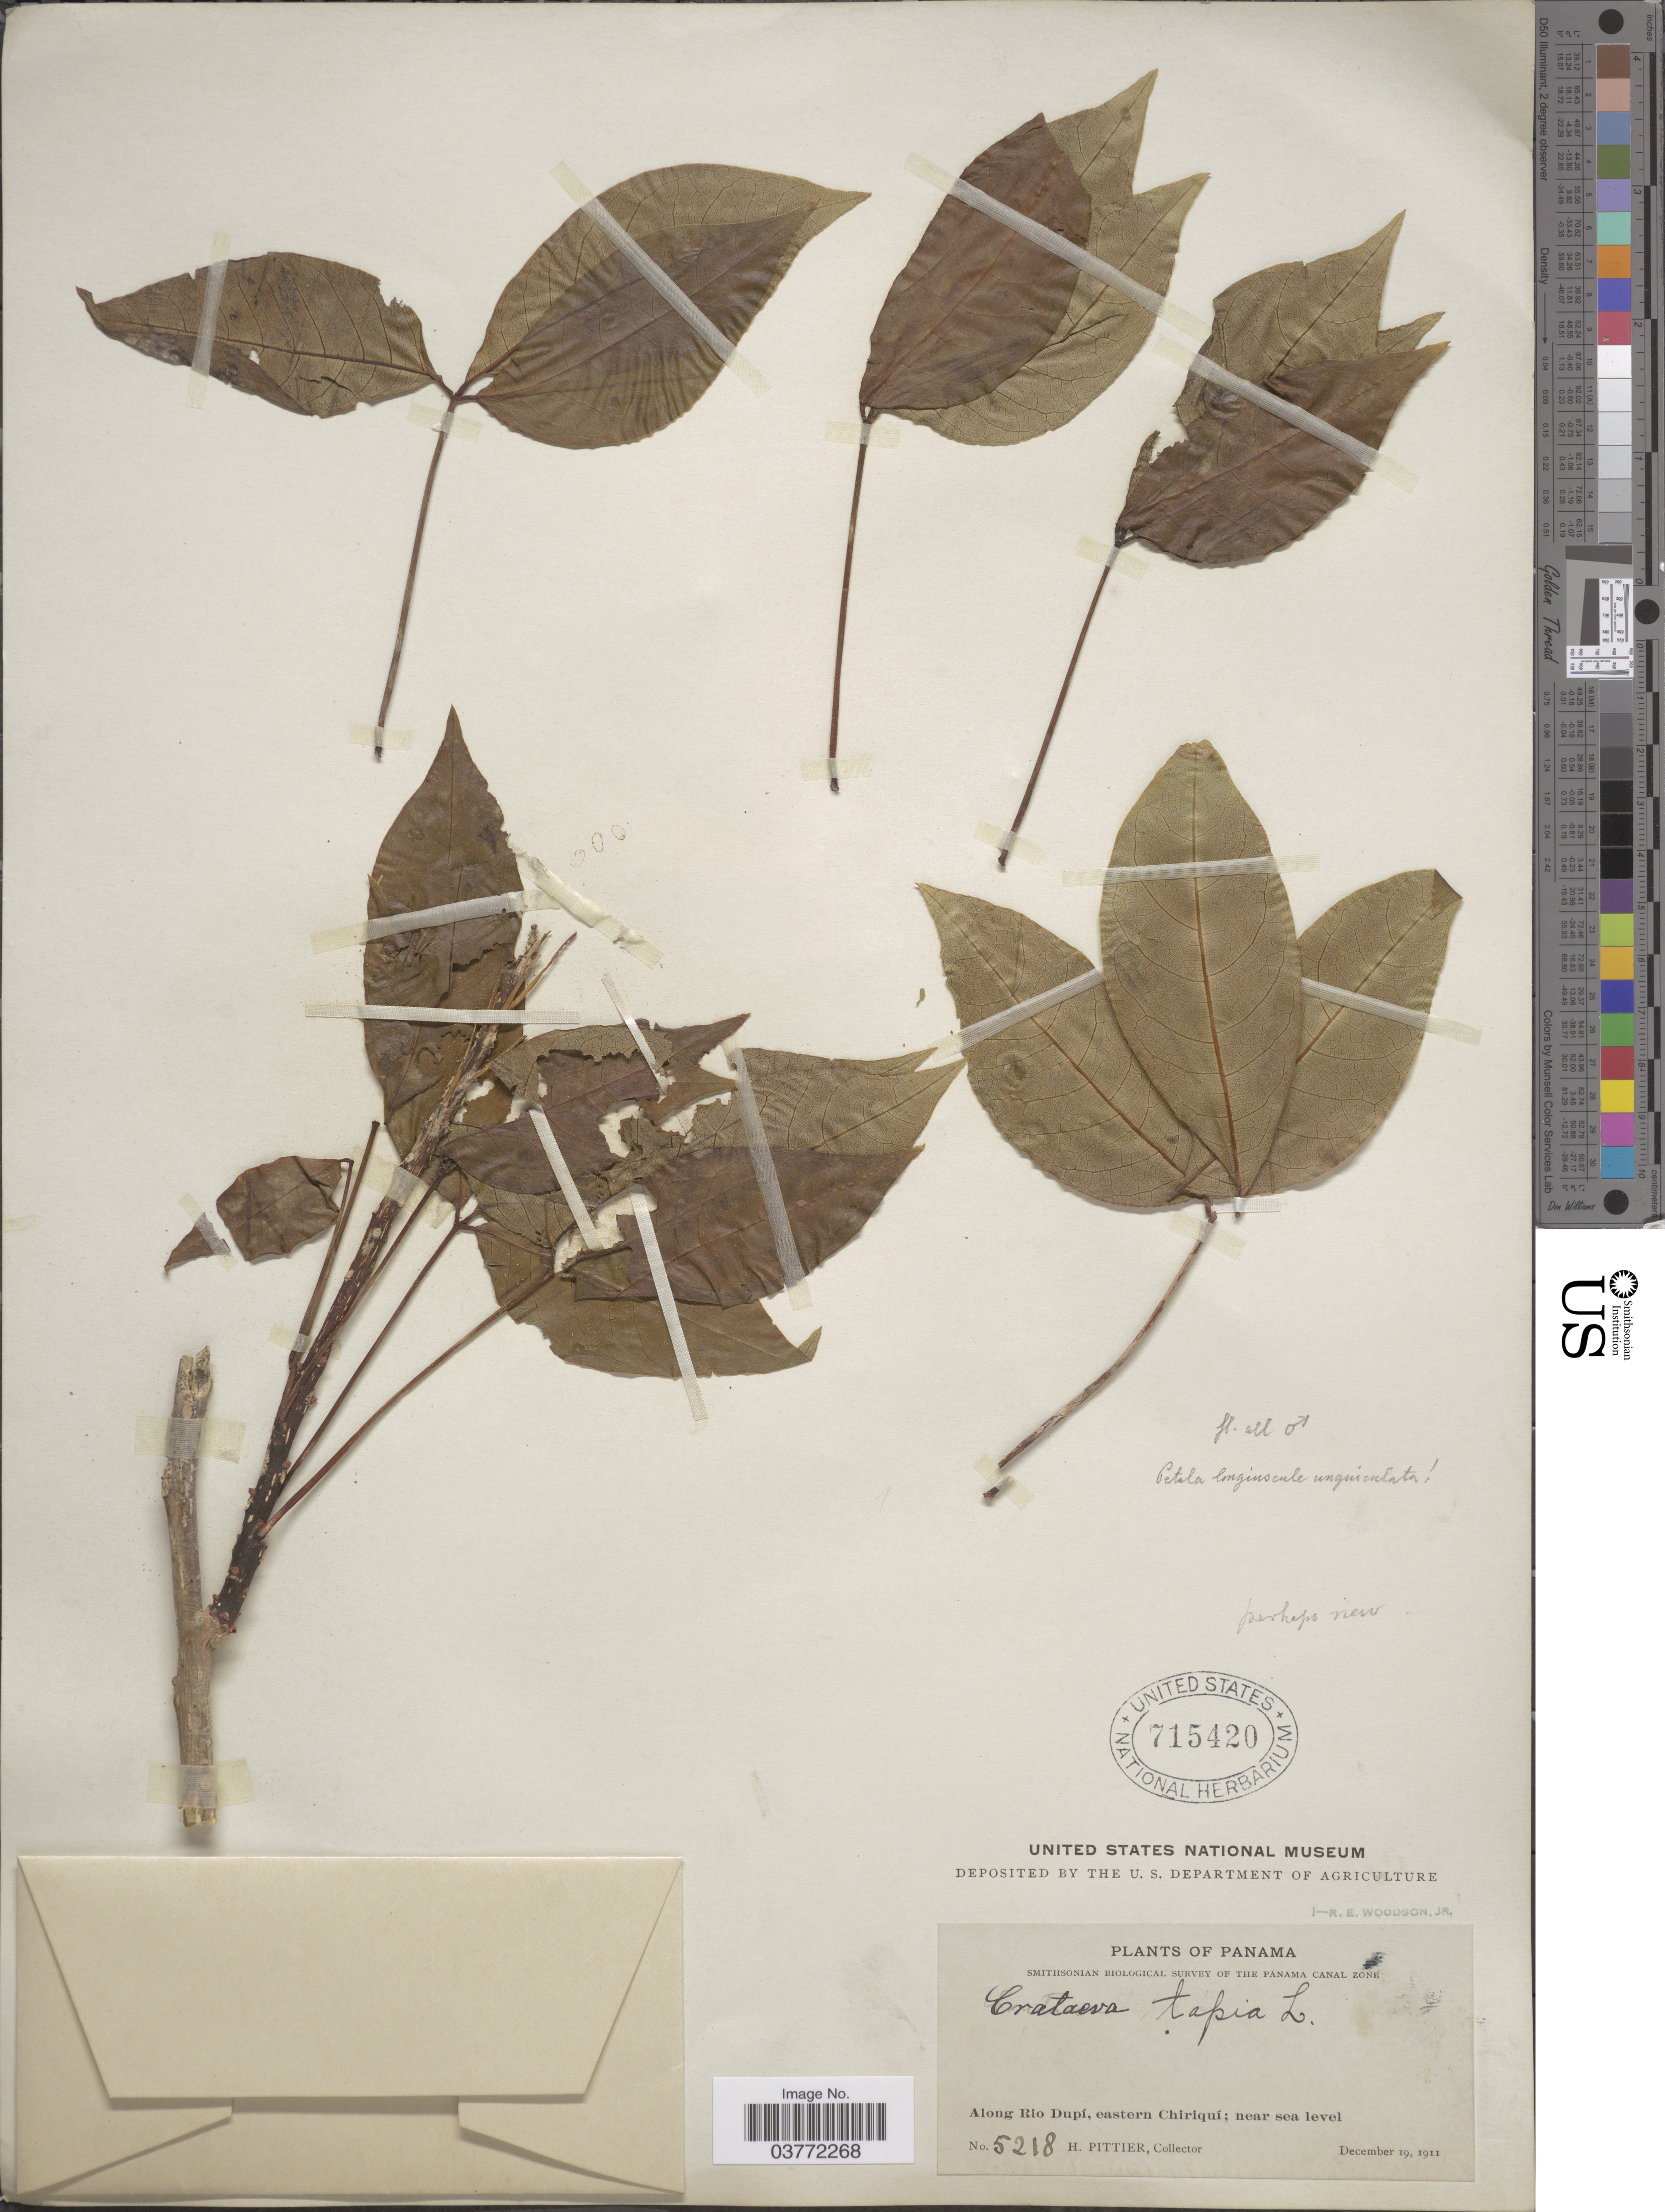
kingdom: Plantae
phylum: Tracheophyta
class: Magnoliopsida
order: Brassicales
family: Capparaceae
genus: Crateva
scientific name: Crateva tapia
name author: L.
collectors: H. F. Pittier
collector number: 5218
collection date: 1911-12-19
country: Panama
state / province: Chiriqui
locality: Along Rio Dupí, eastern Chiriquí.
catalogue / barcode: US 715420